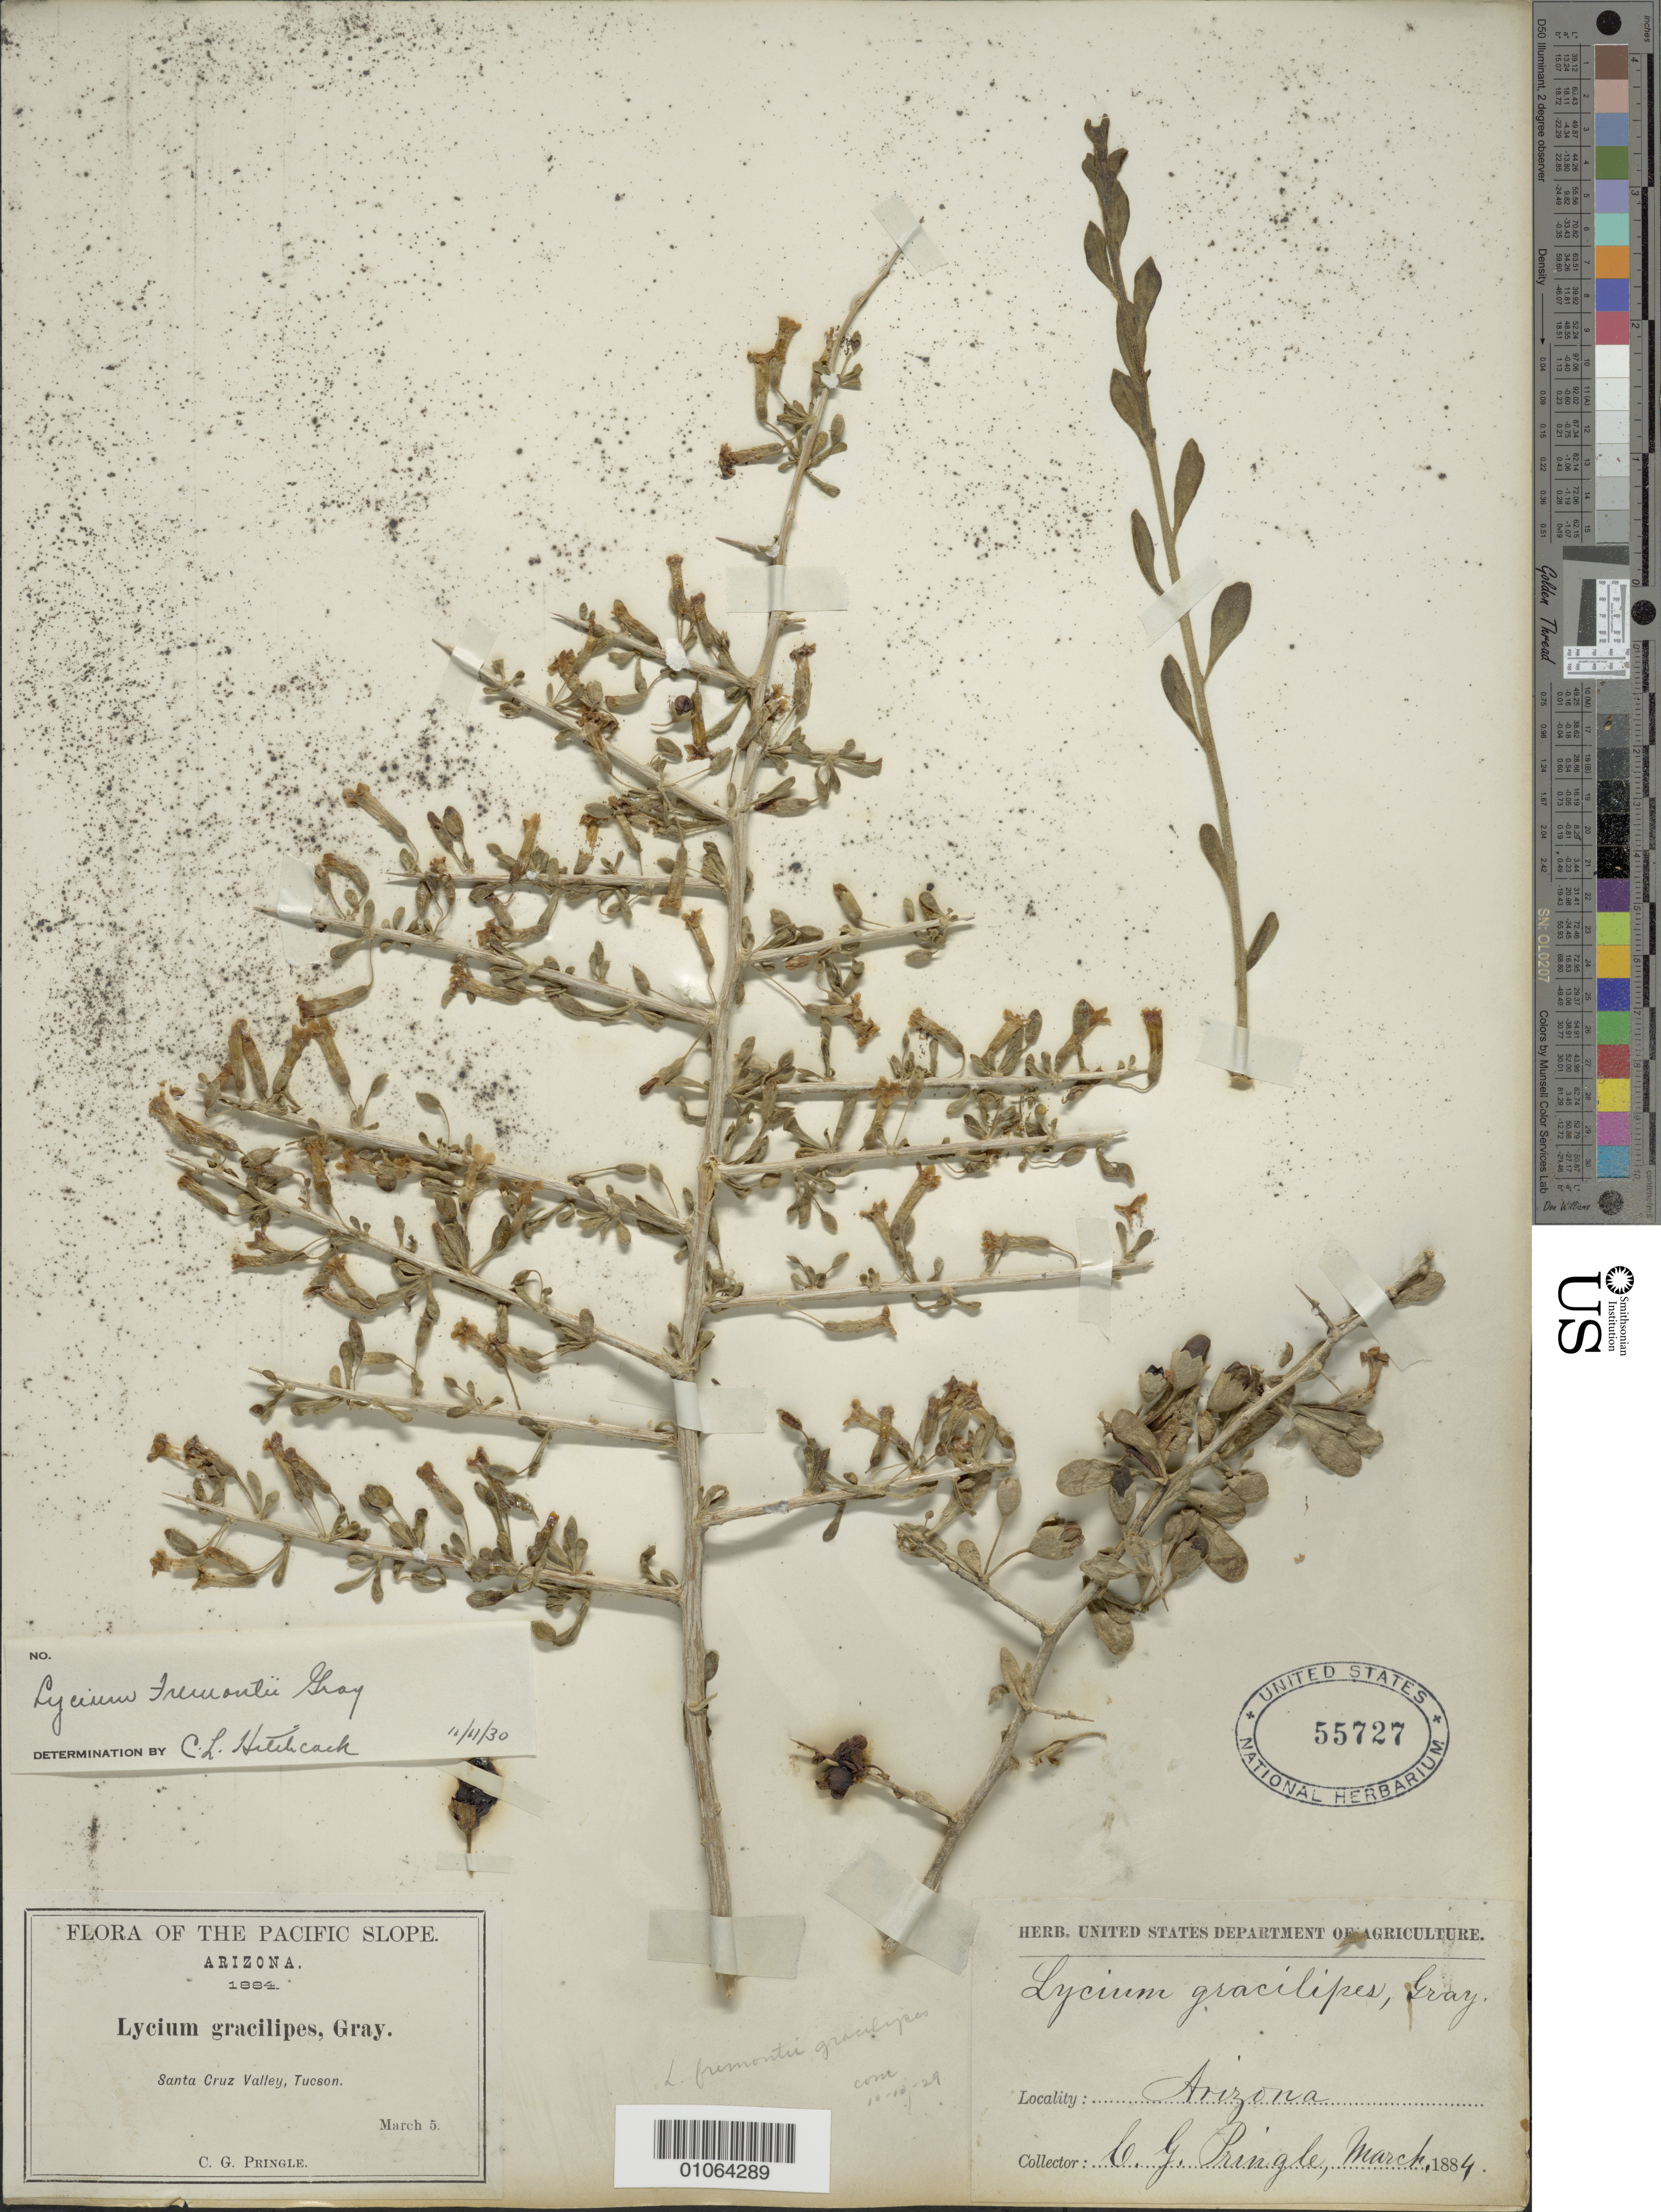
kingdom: Plantae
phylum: Tracheophyta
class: Magnoliopsida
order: Solanales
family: Solanaceae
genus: Lycium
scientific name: Lycium fremontii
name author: A. Gray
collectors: C. G. Pringle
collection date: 1884-03-05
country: United States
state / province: Arizona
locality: The Pacific Slope, Santa Cruz Valley, Tucson.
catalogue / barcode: US 55727